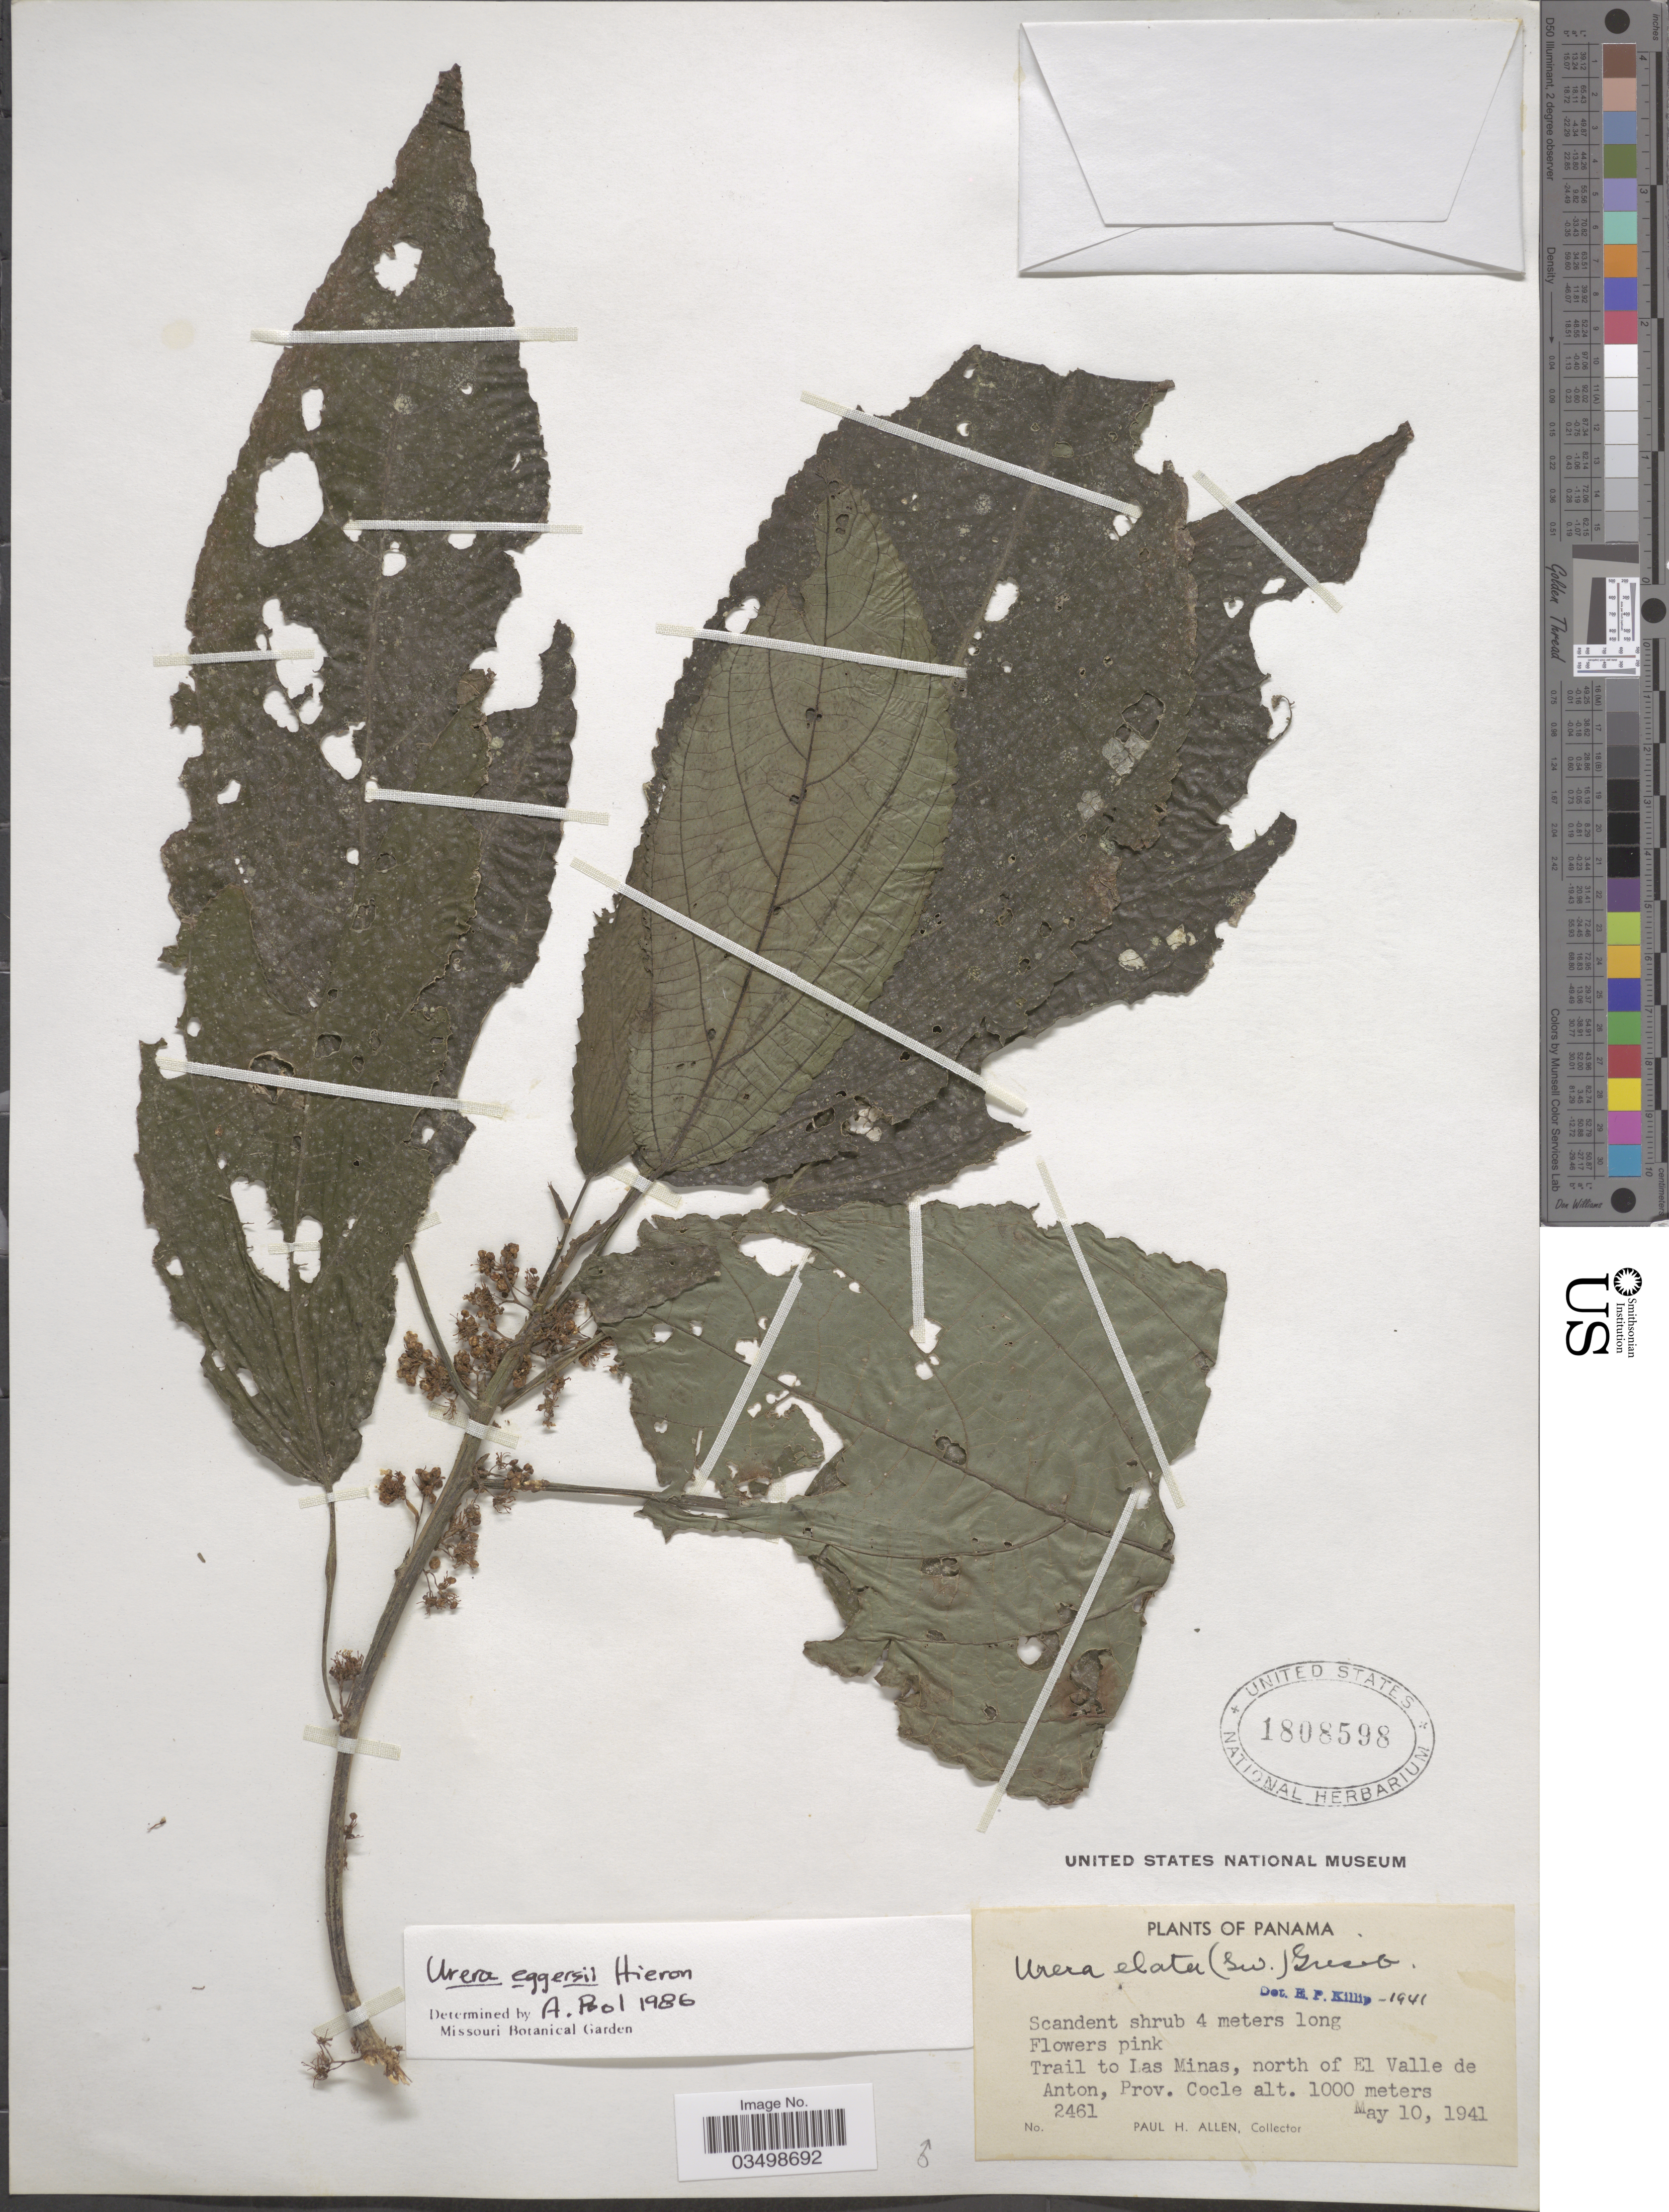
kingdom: Plantae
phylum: Tracheophyta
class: Magnoliopsida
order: Rosales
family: Urticaceae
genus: Urera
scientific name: Urera simplex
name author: Wedd.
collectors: P. H. Allen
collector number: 2461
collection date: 1941-05-10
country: Panama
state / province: Cocle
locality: Trail to Las Minas, north of El Valle de Anton.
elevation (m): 1000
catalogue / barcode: US 1808598